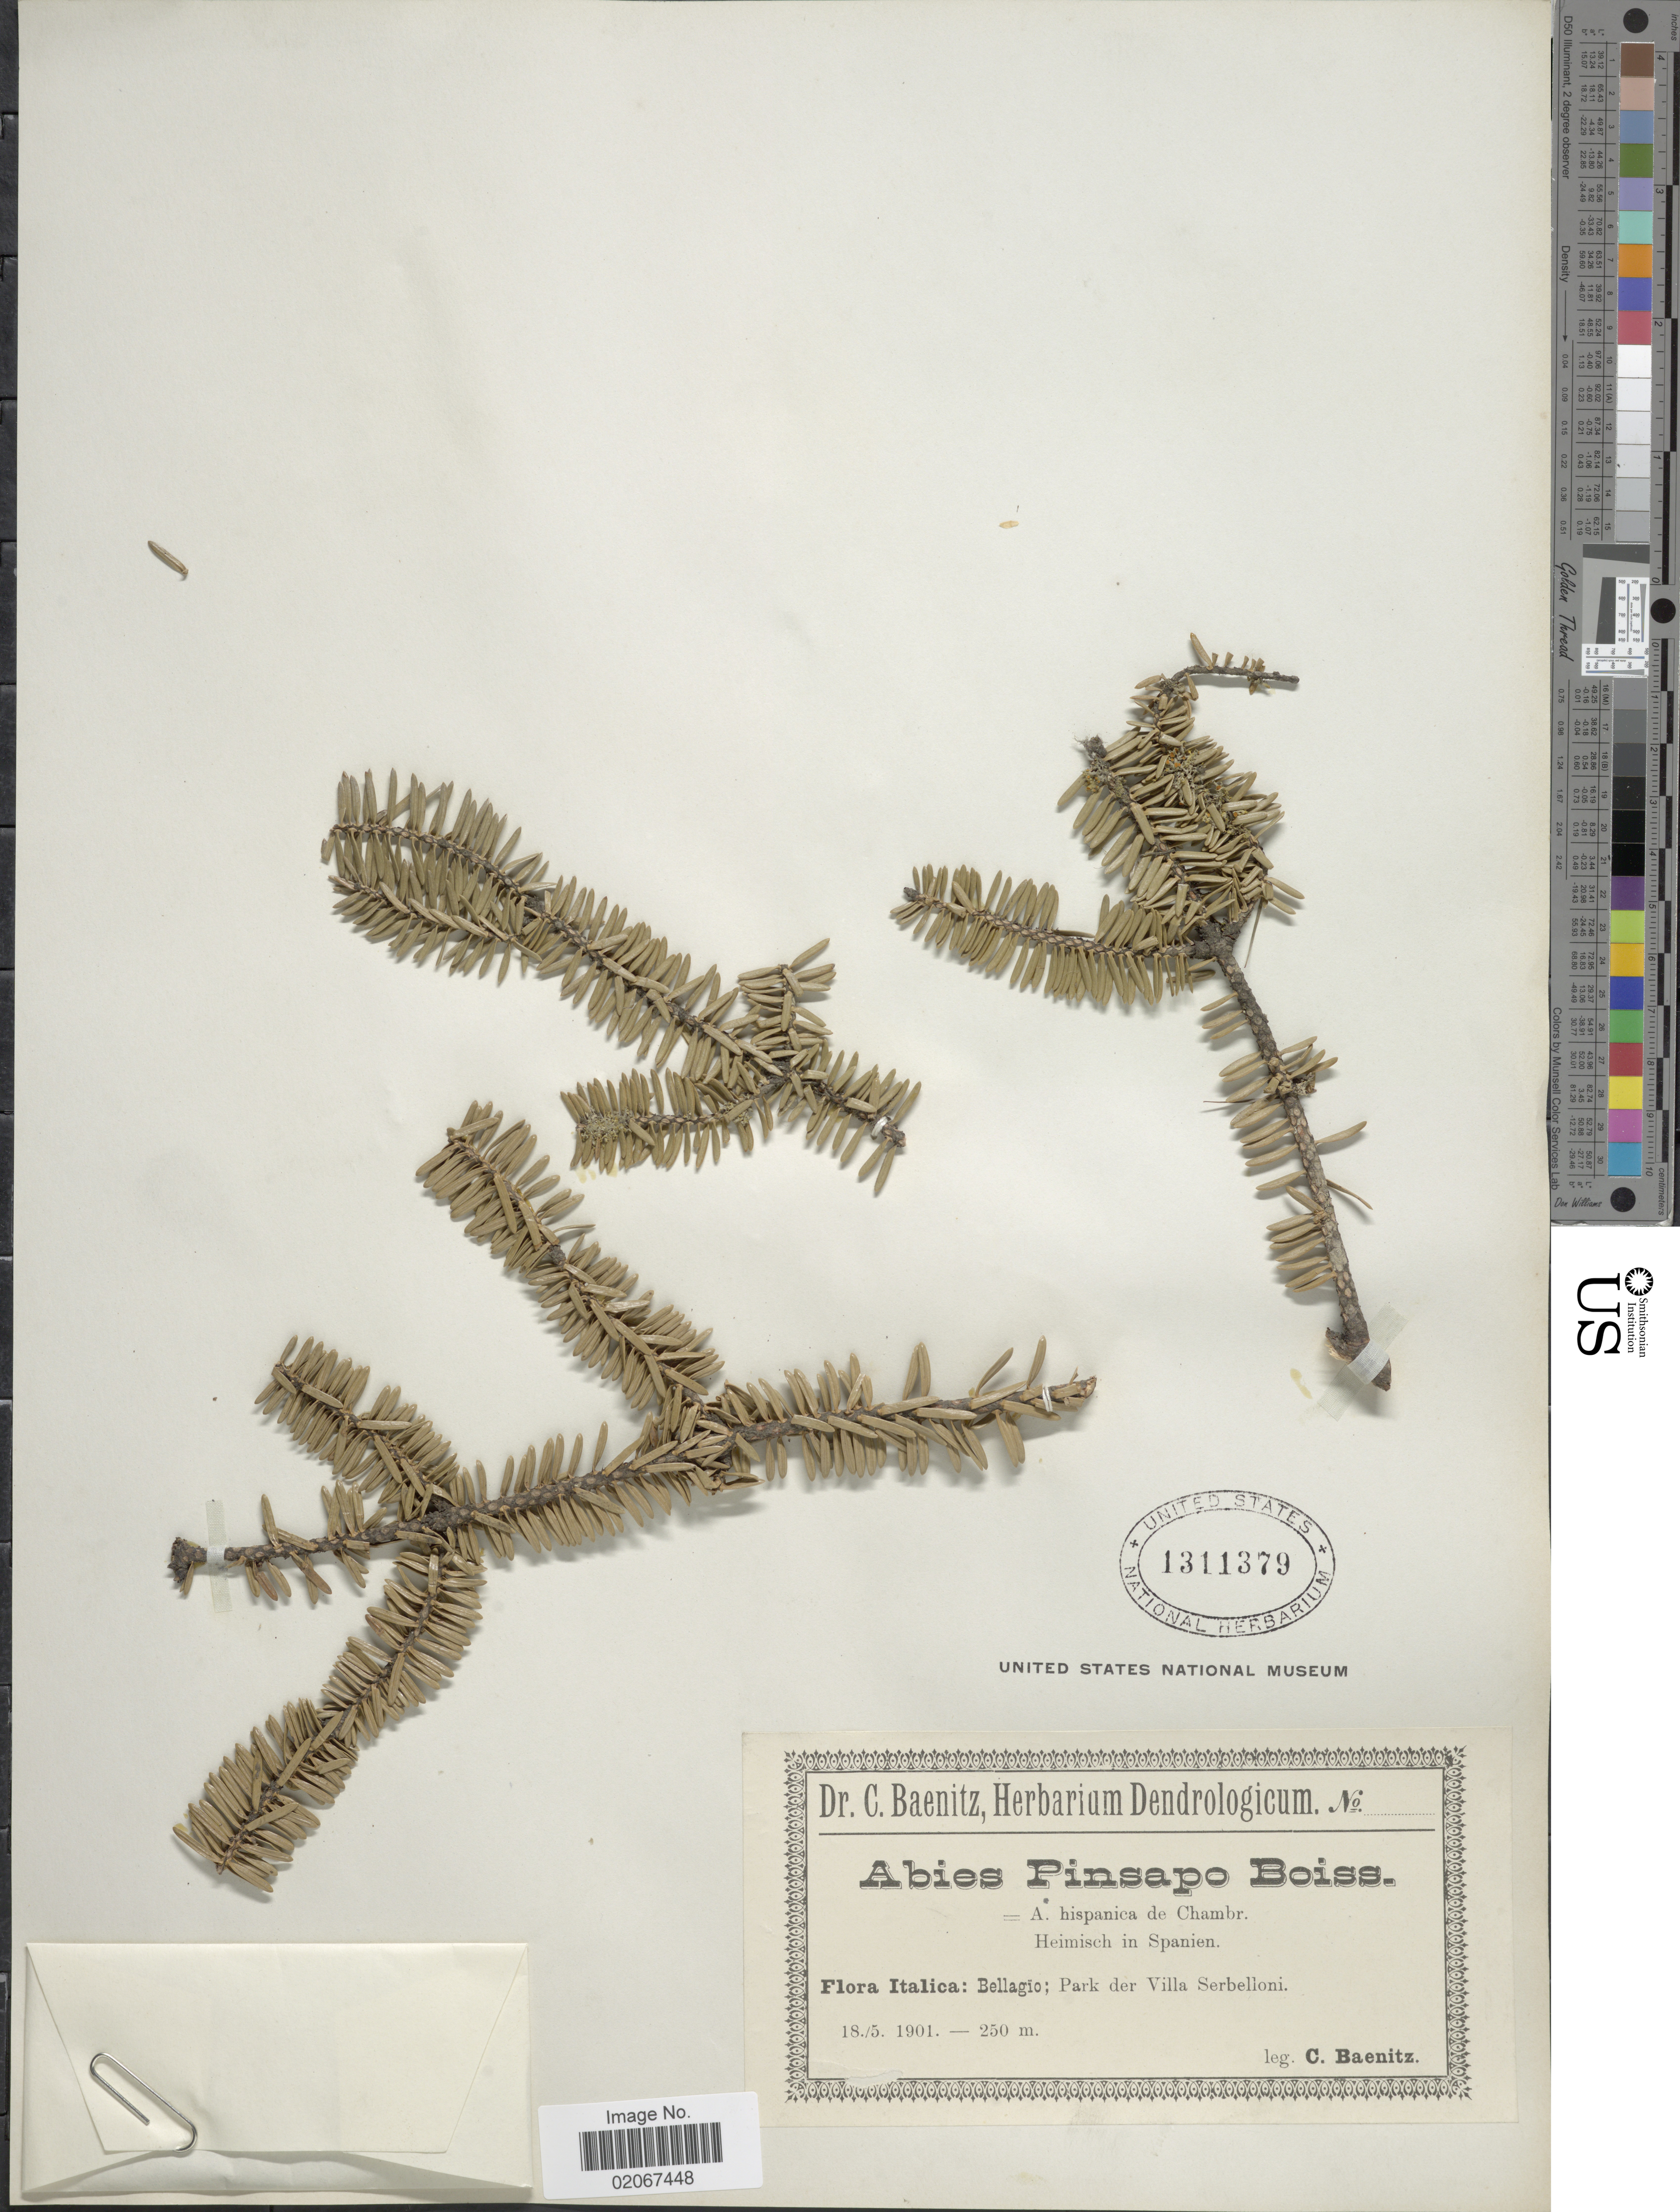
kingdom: Plantae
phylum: Tracheophyta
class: Pinopsida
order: Pinales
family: Pinaceae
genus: Abies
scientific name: Abies pinsapo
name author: Boiss.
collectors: C. G. Baenitz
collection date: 1901-05-18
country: Italy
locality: Italica: Bellagio; Park der Villa Serbelloni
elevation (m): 250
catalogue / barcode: US 1311379